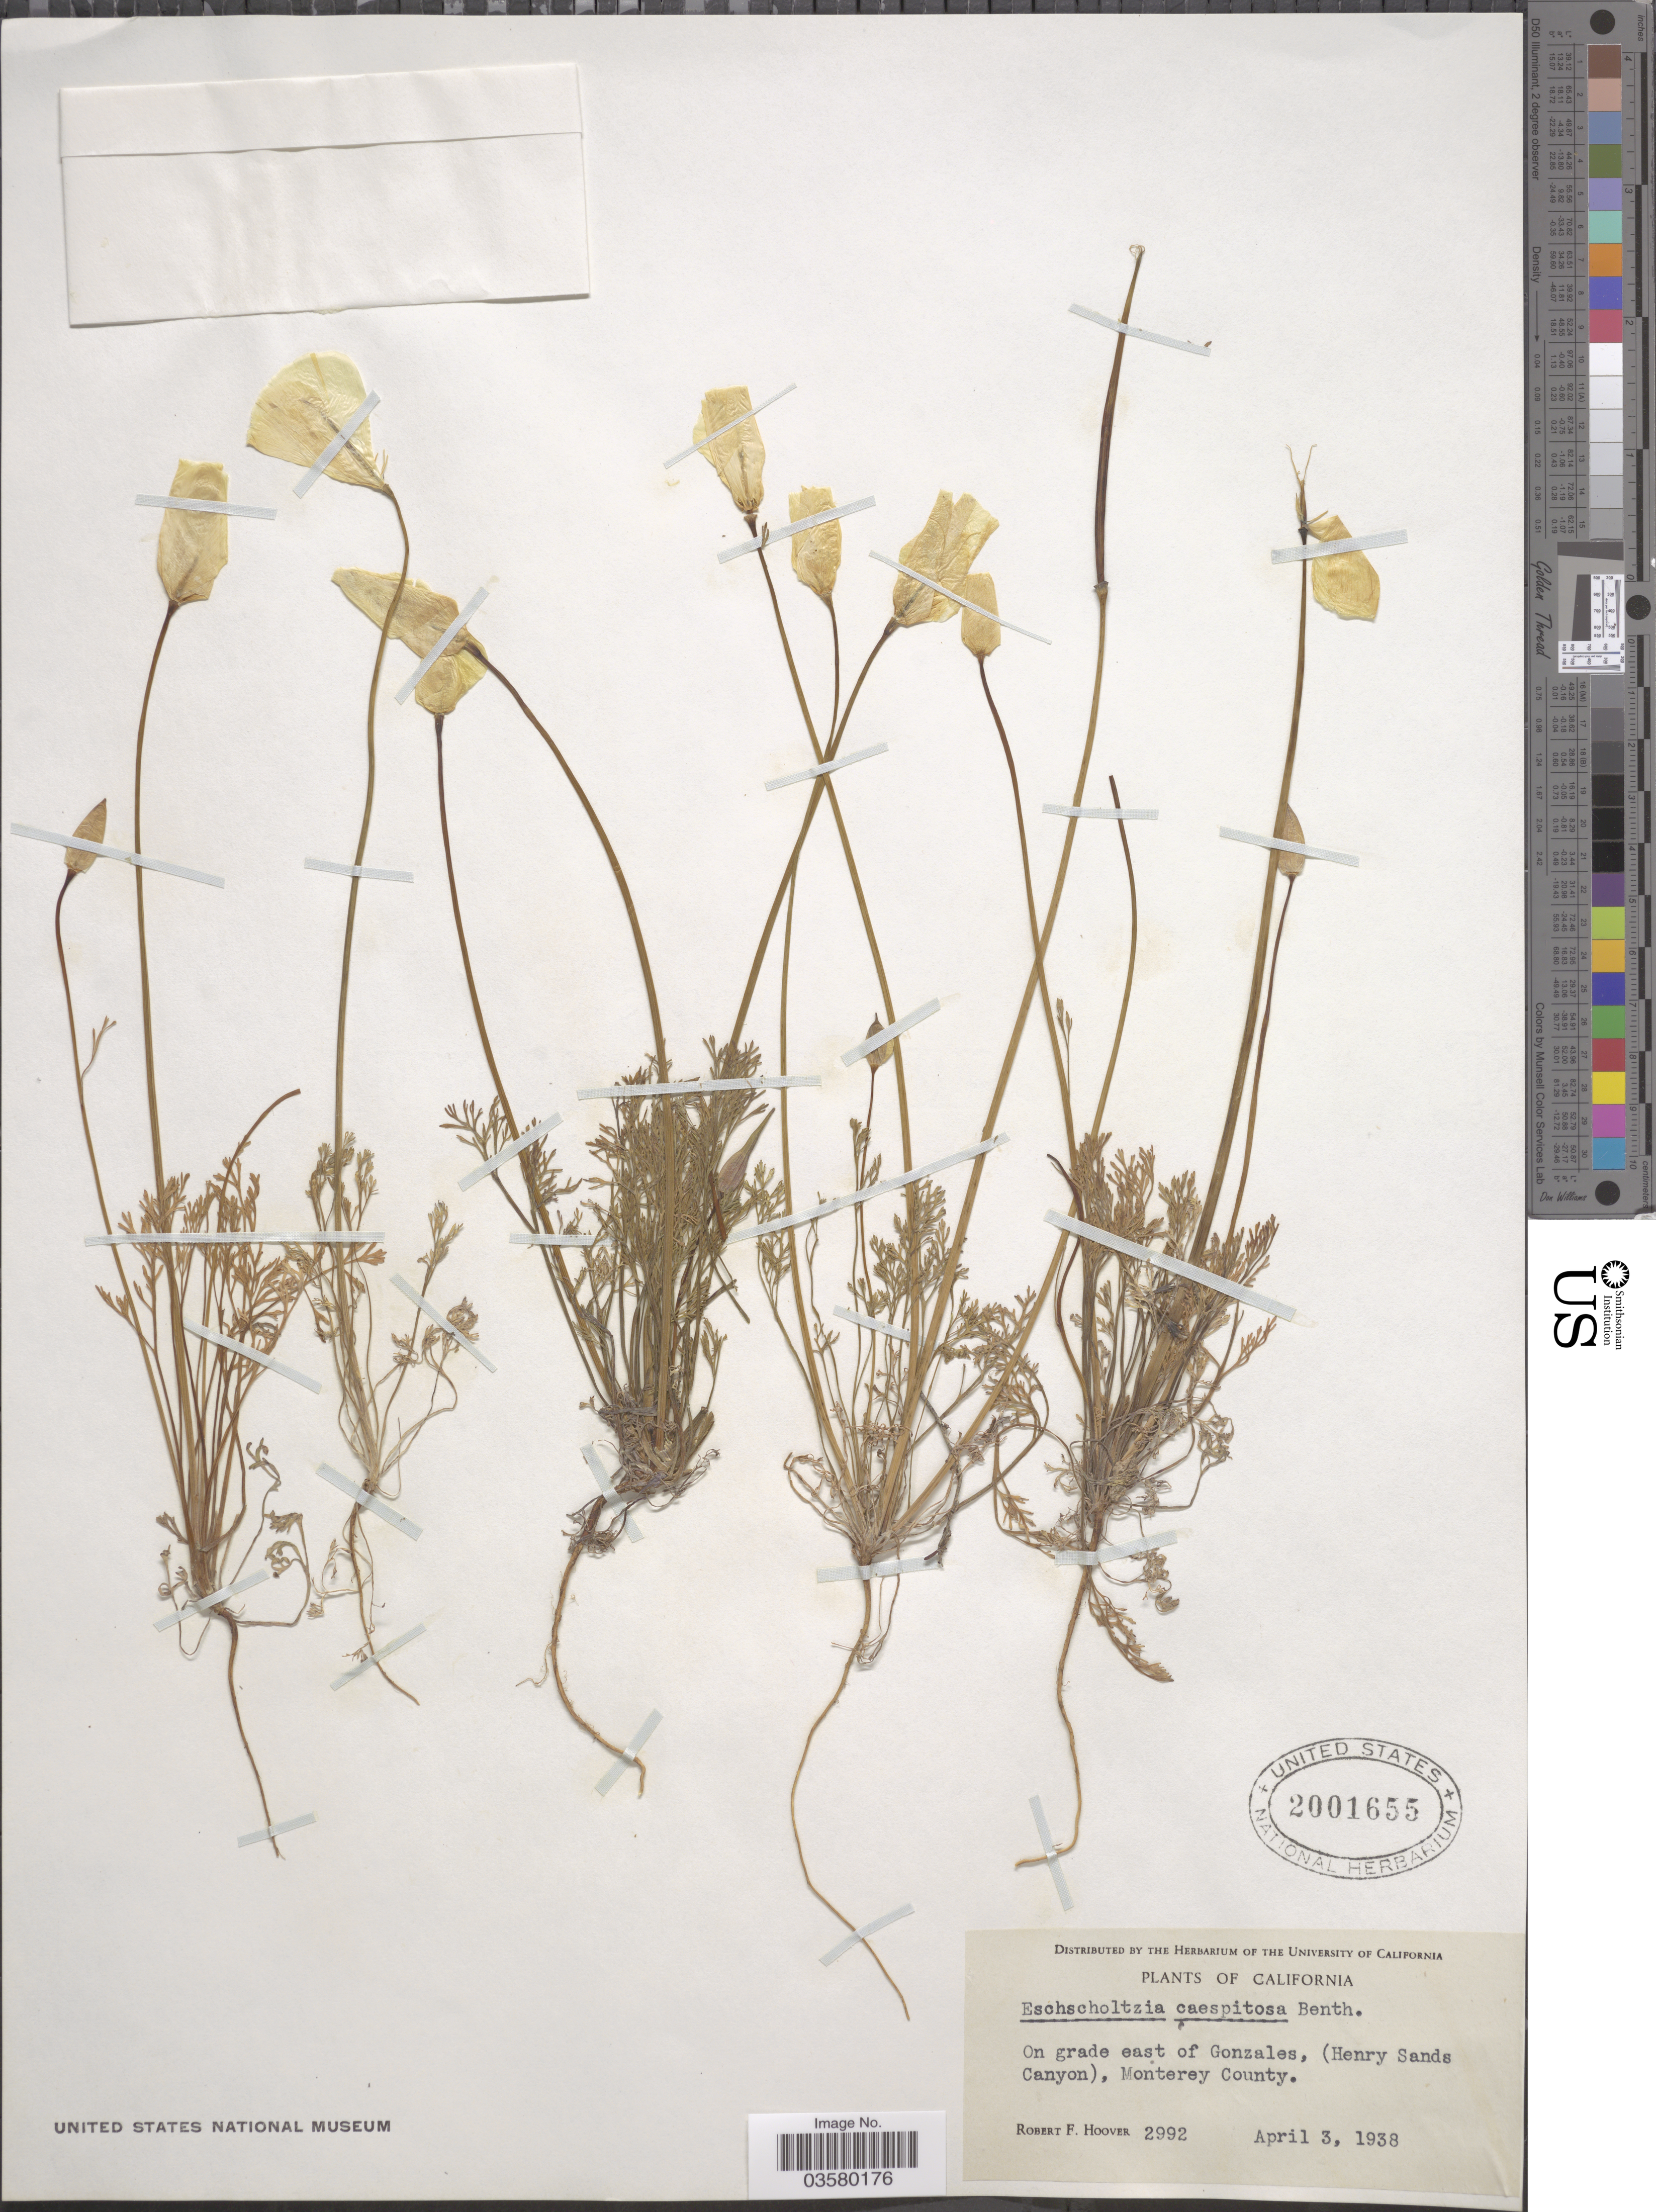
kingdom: Plantae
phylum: Tracheophyta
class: Magnoliopsida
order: Ranunculales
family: Papaveraceae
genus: Eschscholzia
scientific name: Eschscholzia caespitosa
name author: Benth.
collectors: R. F. Hoover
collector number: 2992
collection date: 1938-04-03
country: United States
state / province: California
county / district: Monterey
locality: On grade east of Gonzales, (Henry Sands Canyon), Monterey County.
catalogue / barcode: US 2001655